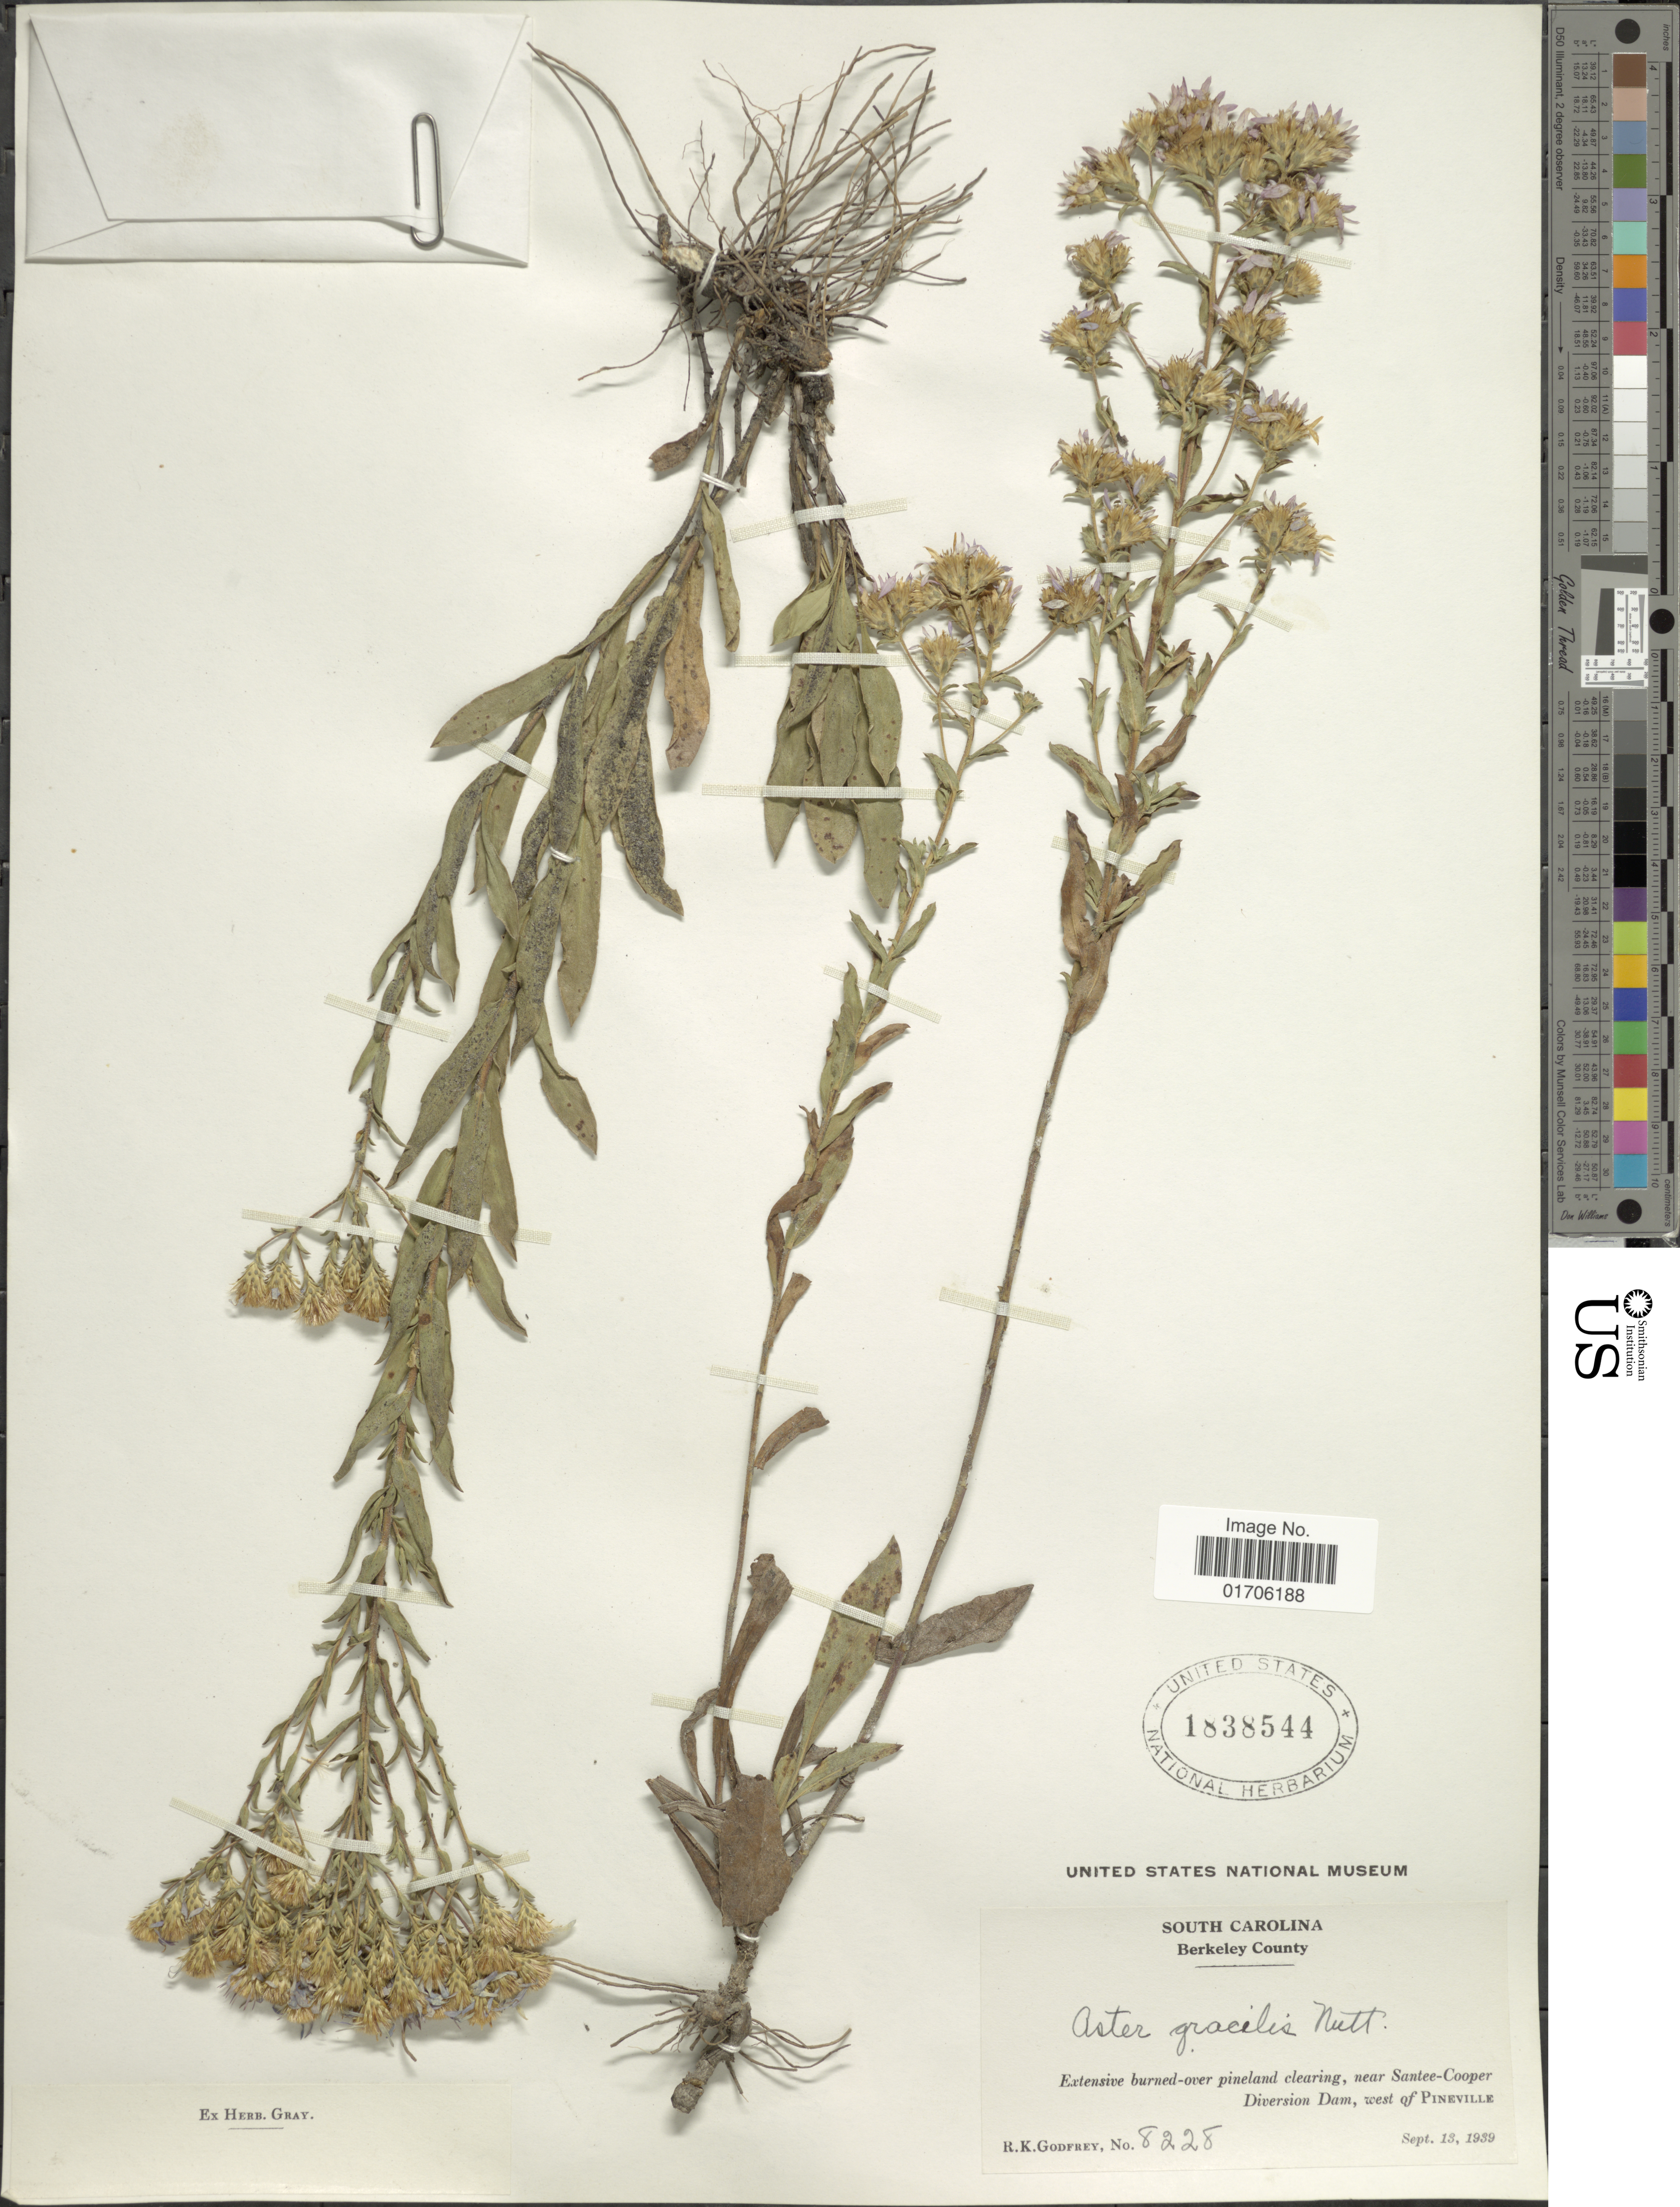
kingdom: Plantae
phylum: Tracheophyta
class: Magnoliopsida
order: Asterales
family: Asteraceae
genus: Eurybia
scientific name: Eurybia compacta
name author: G.L. Nesom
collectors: R. K. Godfrey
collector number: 8228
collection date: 1939-09-13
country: United States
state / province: South Carolina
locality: South Carolina. Berkeley County. Extensive burned-over pineland clearing, near Santee-Cooper Diversion Dam, west of Pineville.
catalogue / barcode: US 1838544